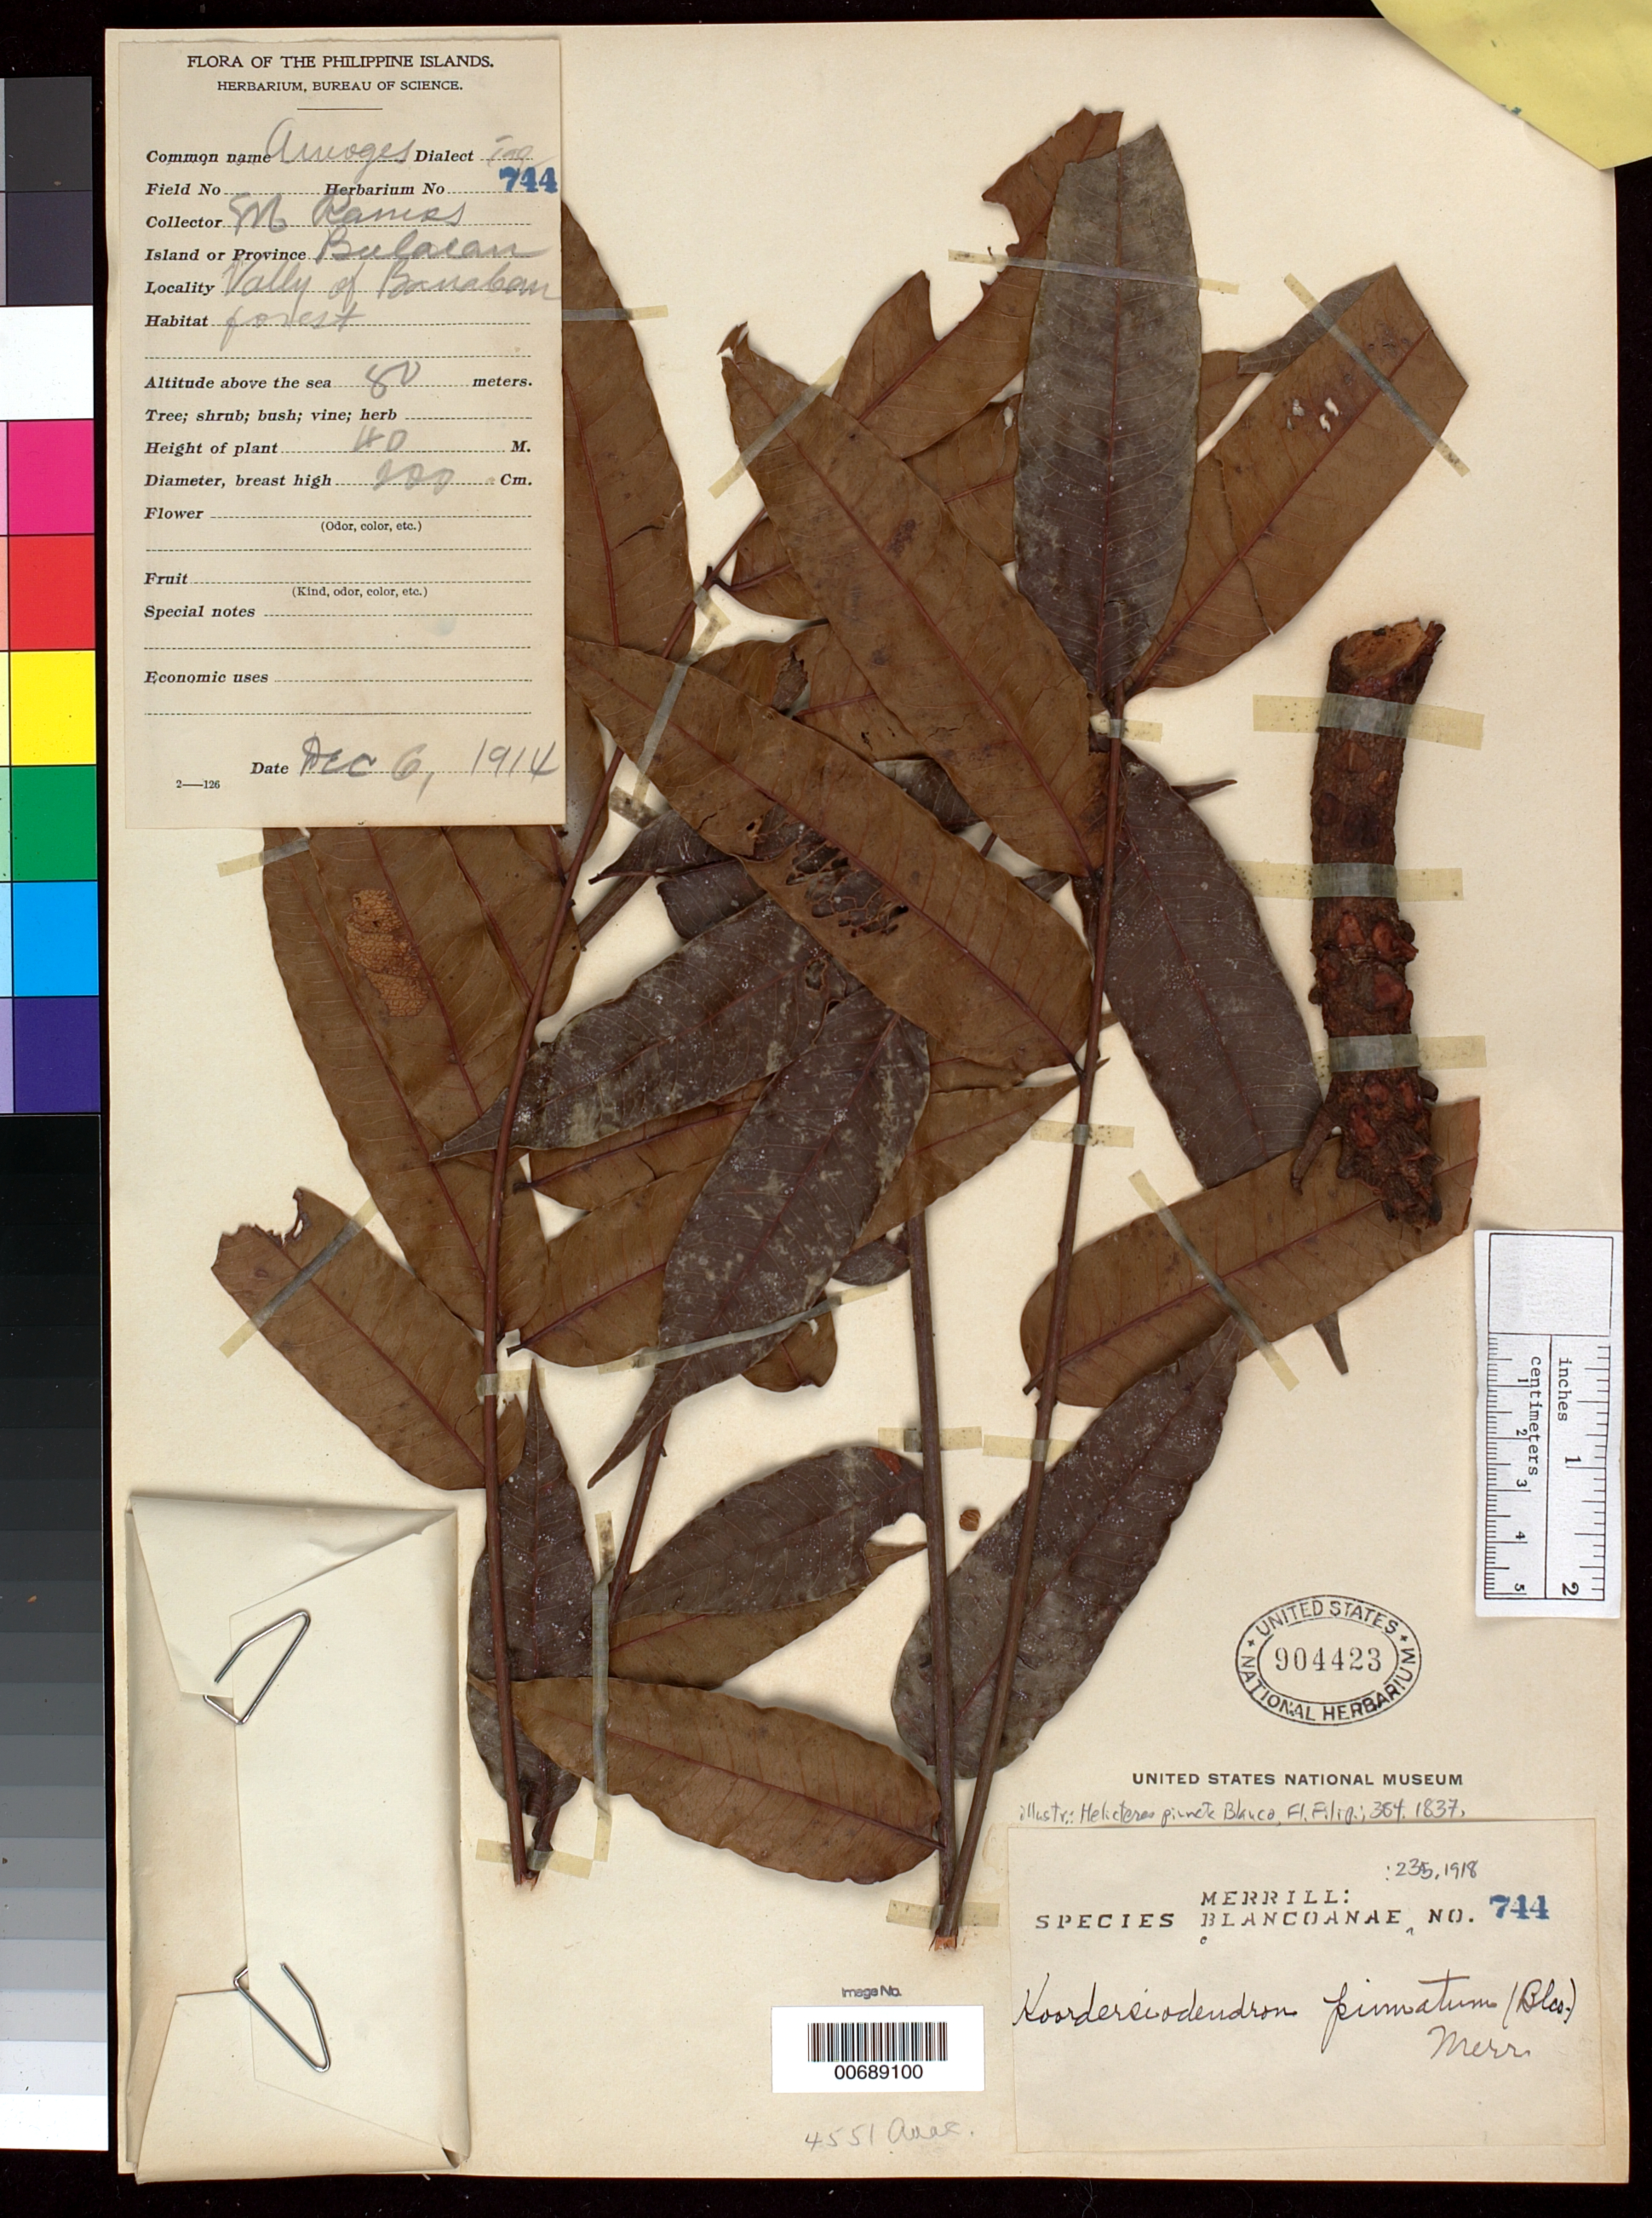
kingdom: Plantae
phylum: Tracheophyta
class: Magnoliopsida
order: Sapindales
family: Anacardiaceae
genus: Koordersiodendron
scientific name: Koordersiodendron pinnatum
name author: (Blanco) Merr.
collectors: M. Ramos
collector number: Sp. Blancoan. 0744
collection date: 1914-12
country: Philippines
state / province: Central Luzon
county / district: Bulacan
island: Luzon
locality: Banaban valley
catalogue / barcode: US 904423